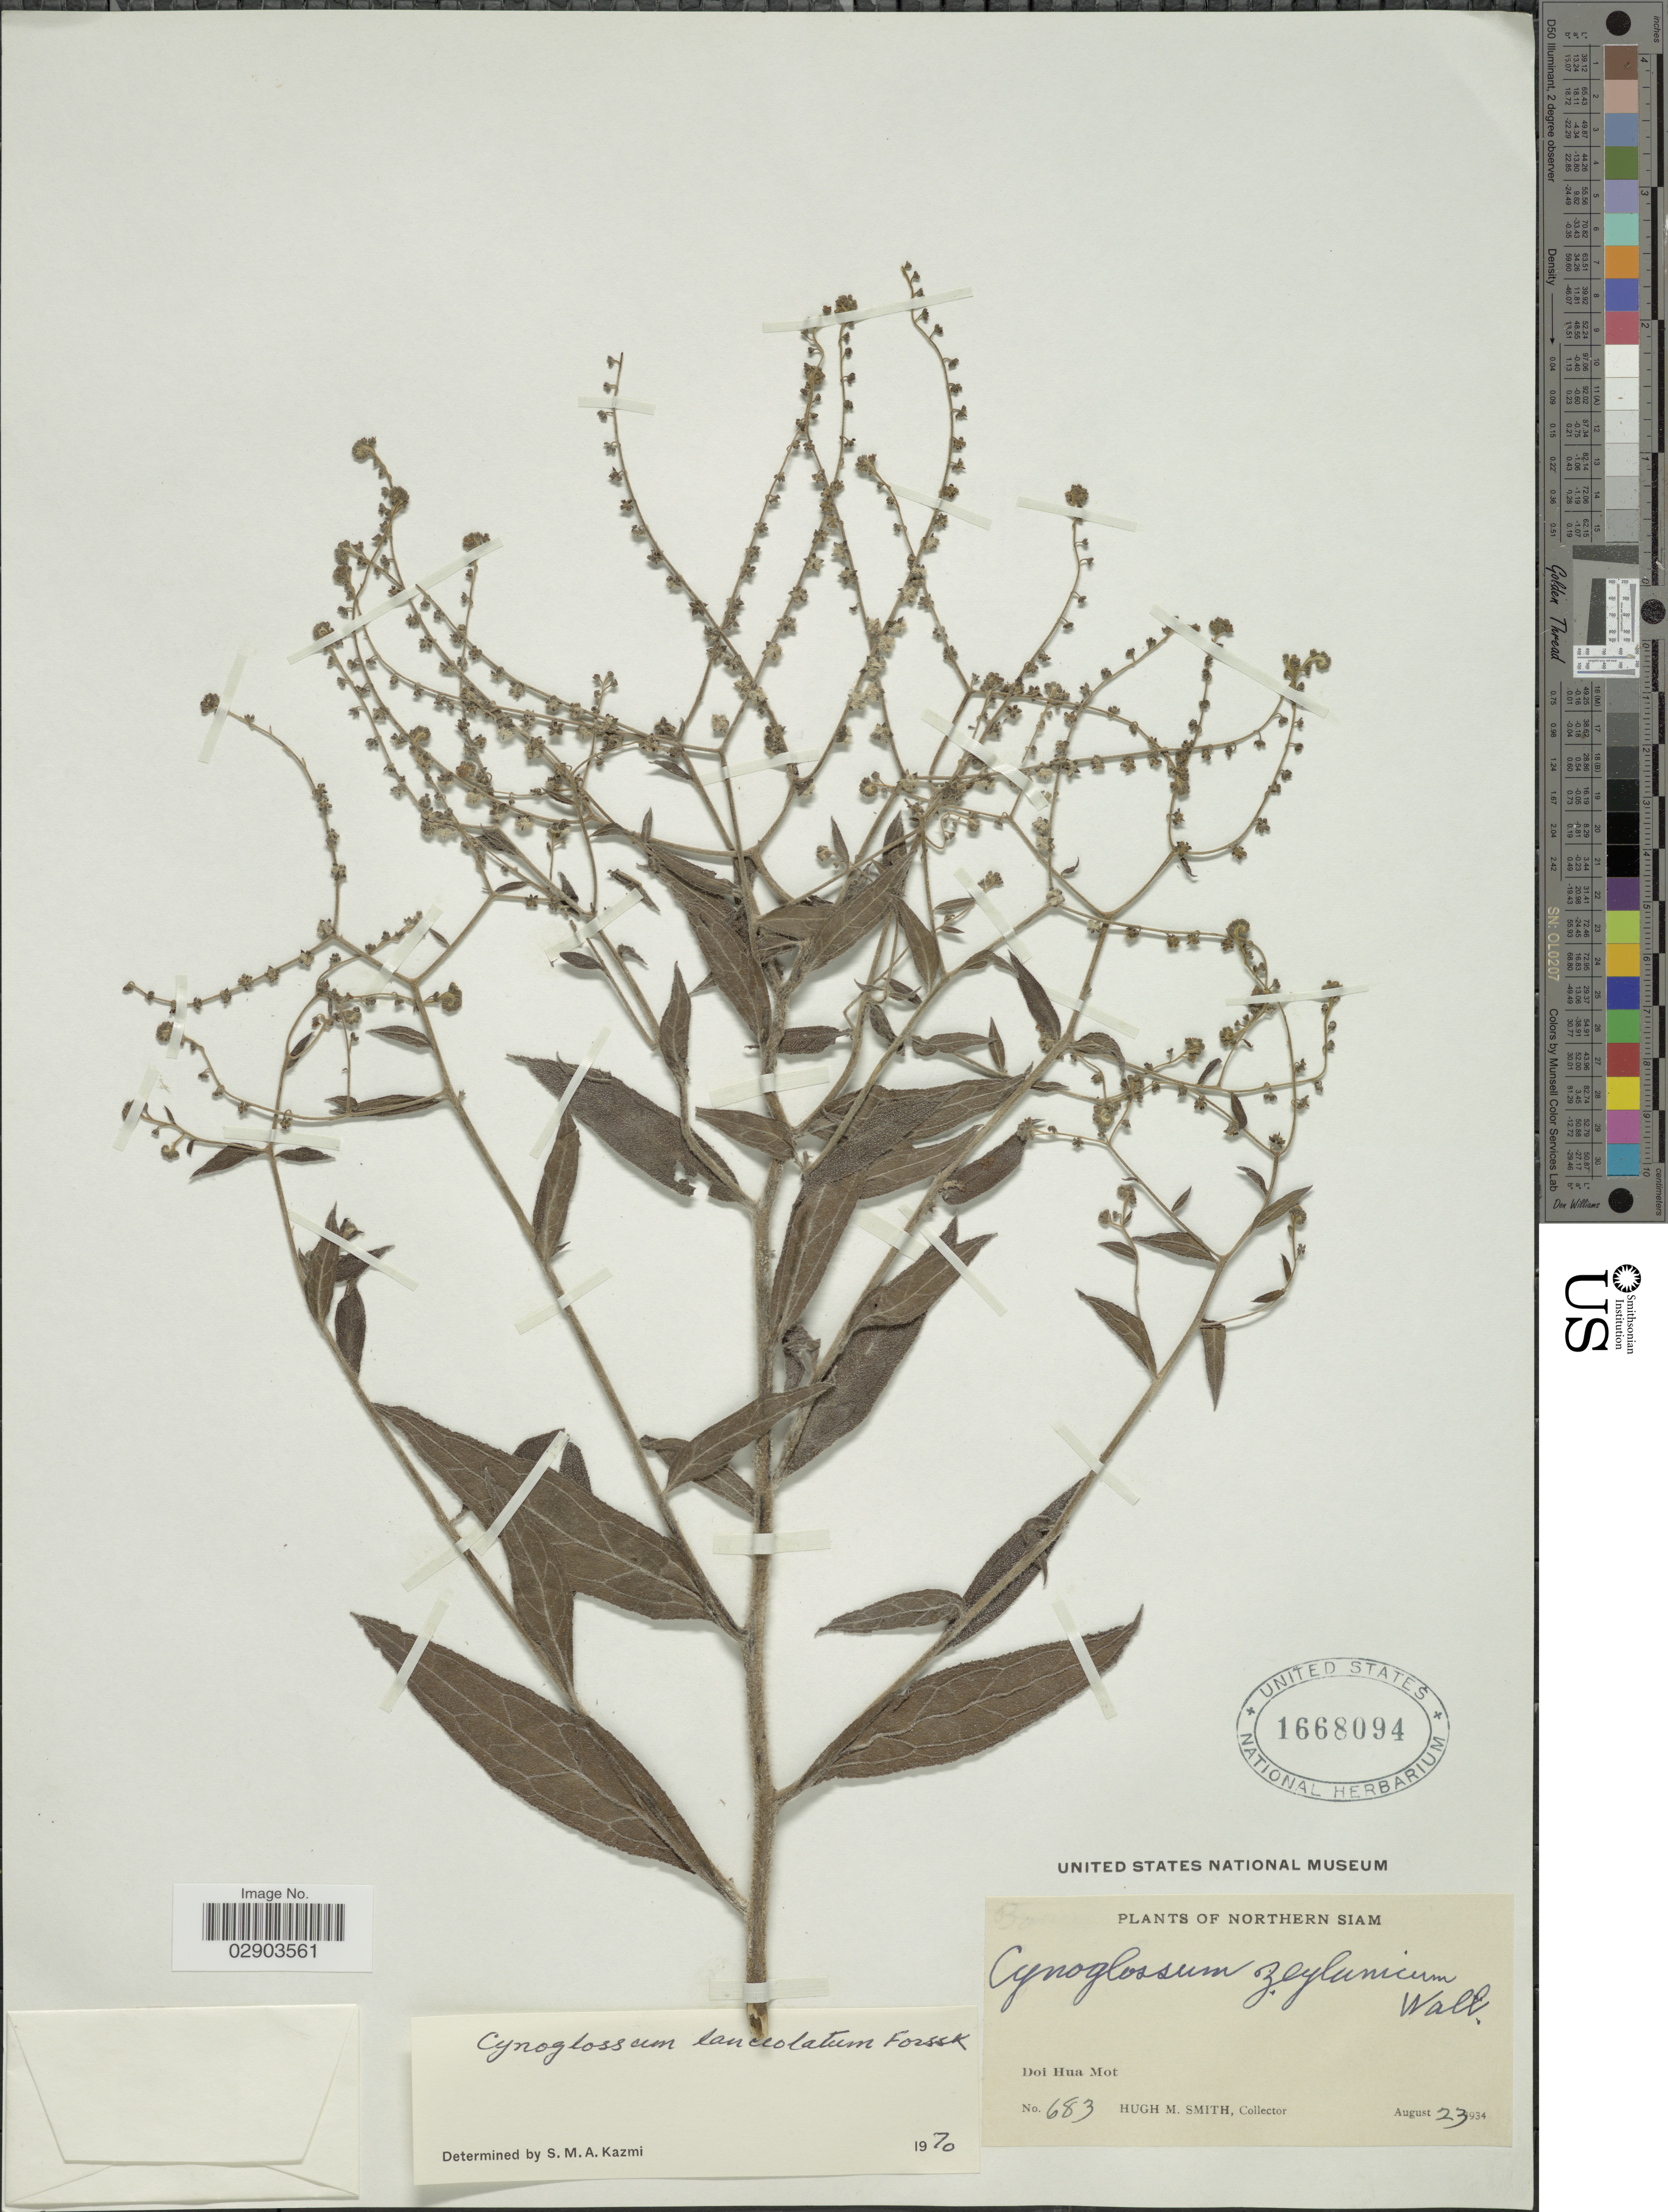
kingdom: Plantae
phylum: Tracheophyta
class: Magnoliopsida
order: Boraginales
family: Boraginaceae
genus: Cynoglossum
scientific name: Cynoglossum lanceolatum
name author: Forssk.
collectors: H. M. Smith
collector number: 683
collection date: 1934-08-23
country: Thailand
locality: Northern Siam, Doi Hua Mot.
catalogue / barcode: US 1668094